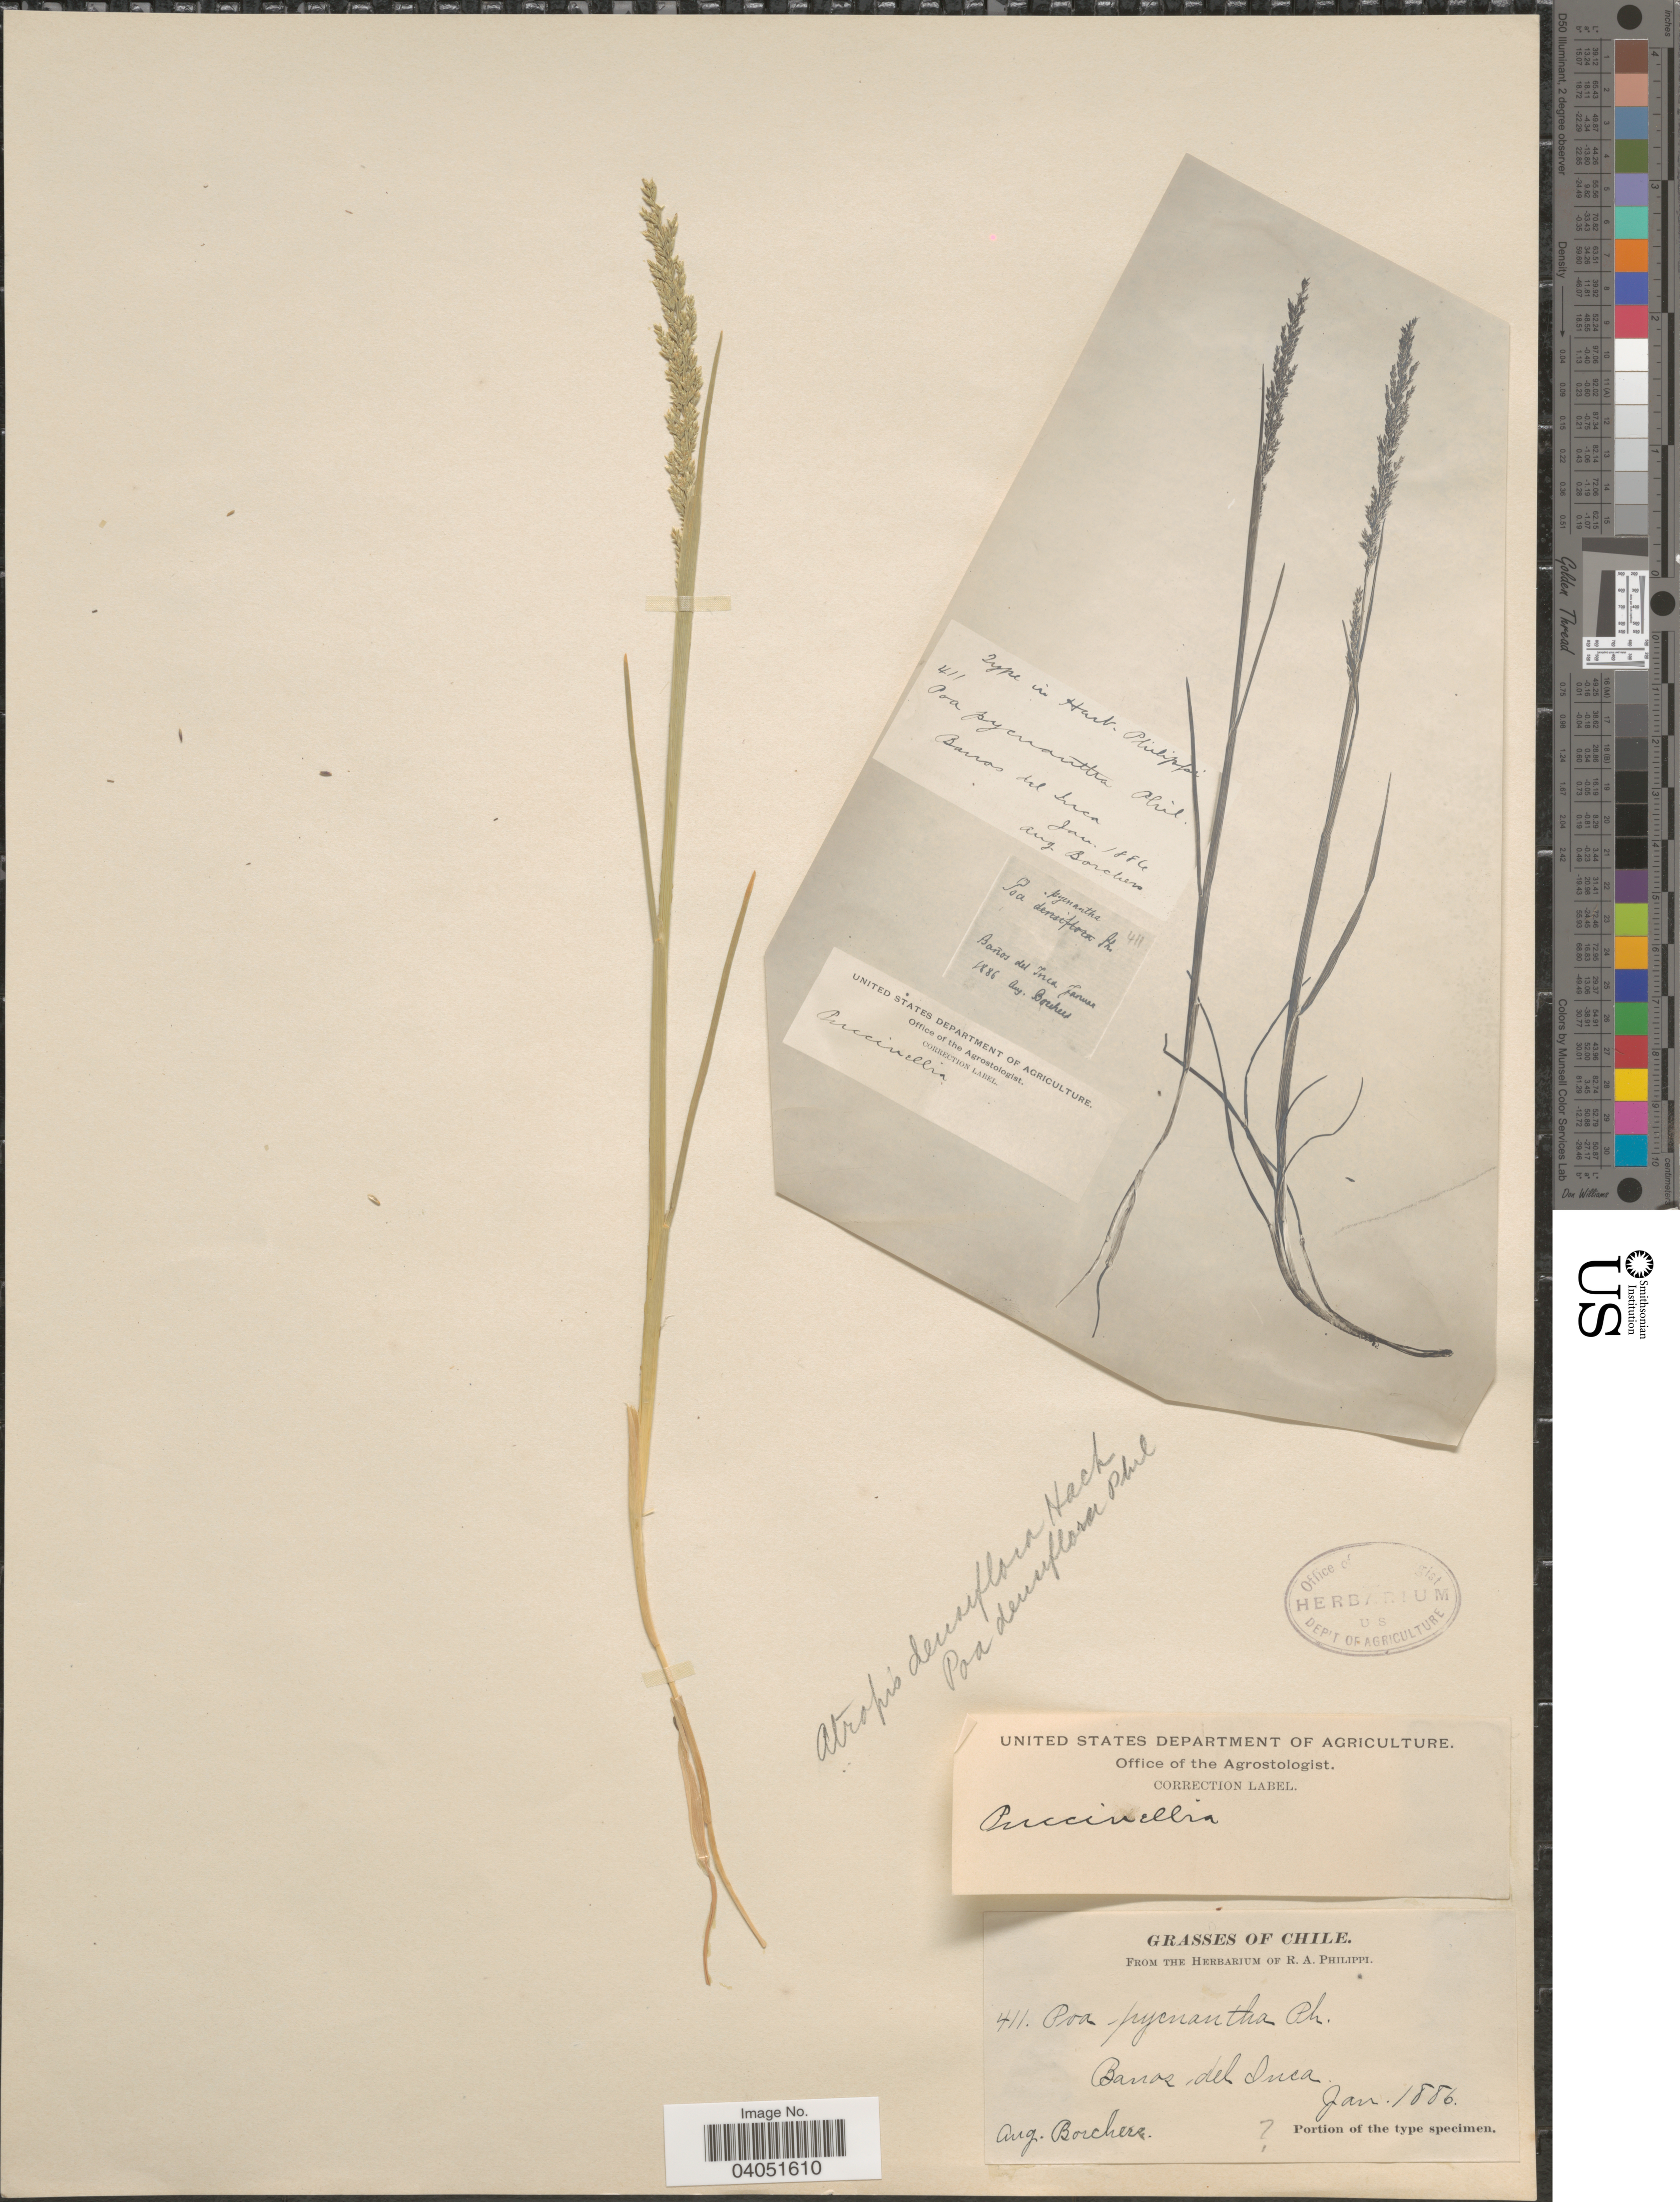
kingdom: Plantae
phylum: Tracheophyta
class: Liliopsida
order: Poales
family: Poaceae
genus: Puccinellia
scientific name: Puccinellia sp.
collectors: A. Borchers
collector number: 411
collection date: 1886-01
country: Chile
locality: Baños del Inca.